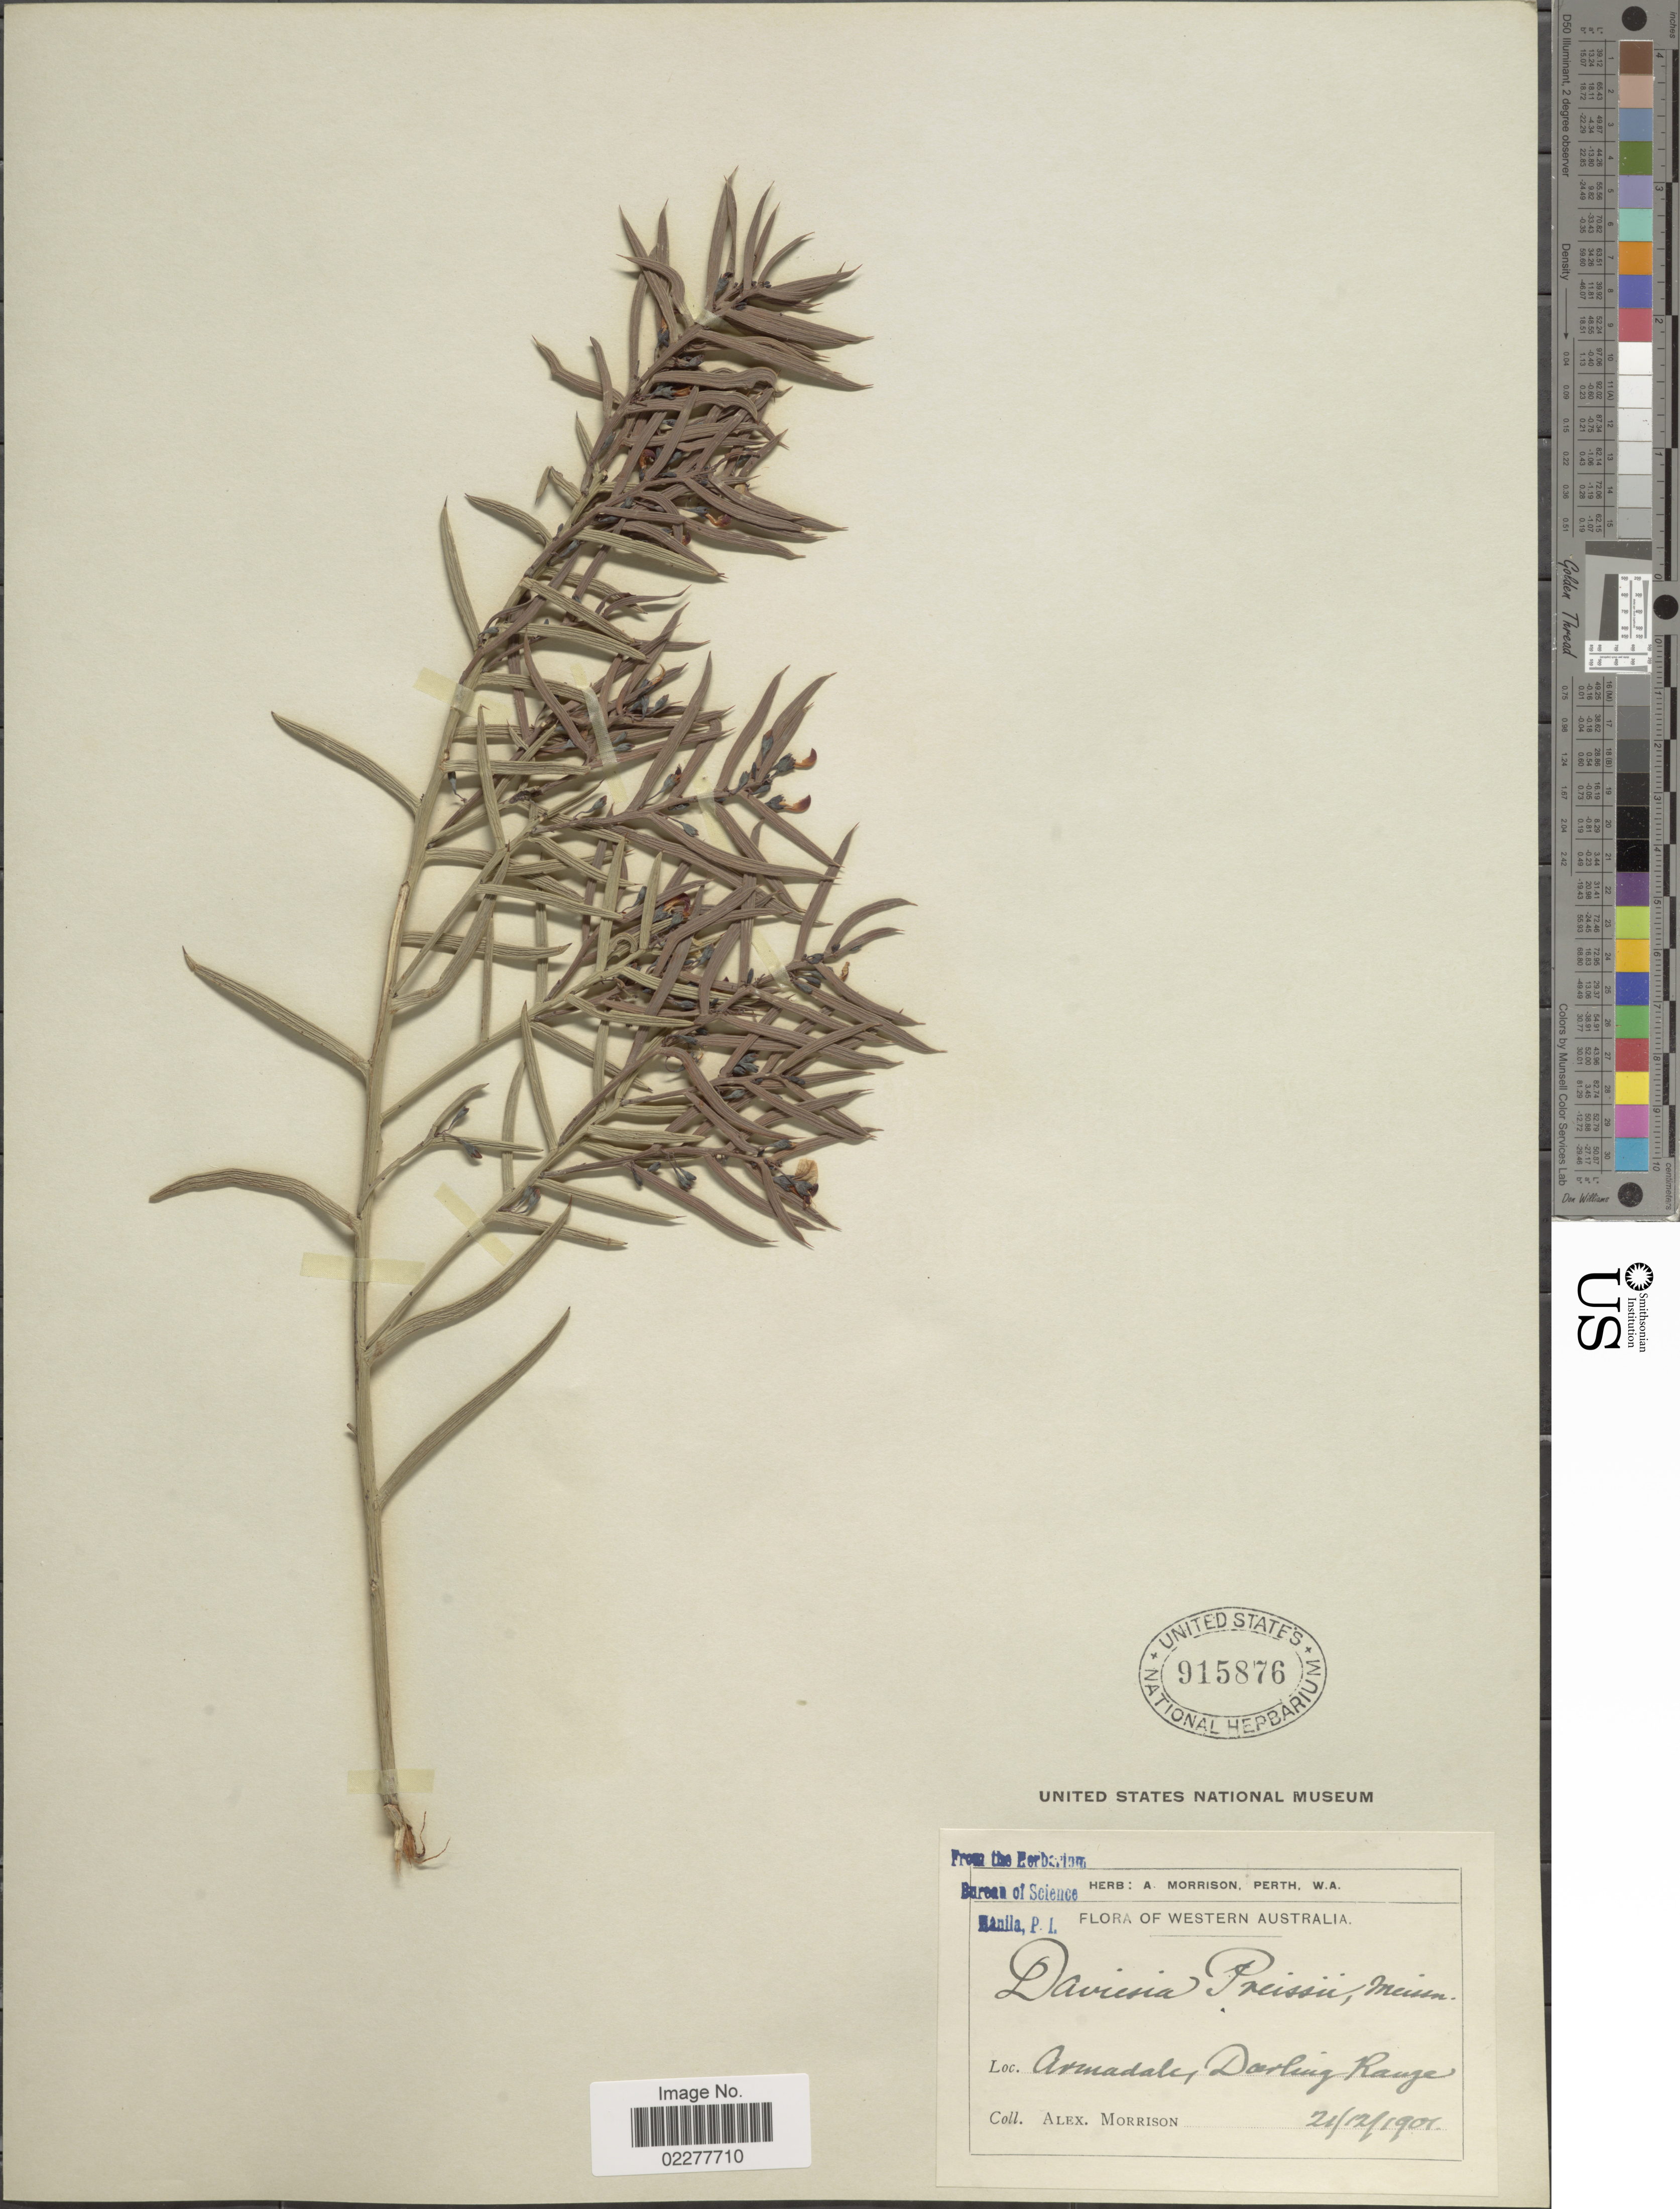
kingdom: Plantae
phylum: Tracheophyta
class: Magnoliopsida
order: Fabales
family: Fabaceae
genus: Daviesia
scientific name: Daviesia preissii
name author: Meisn.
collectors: A. Morrison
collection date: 1901-12-21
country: Australia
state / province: Western Australia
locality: Armadale, Darling Range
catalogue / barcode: US 915876